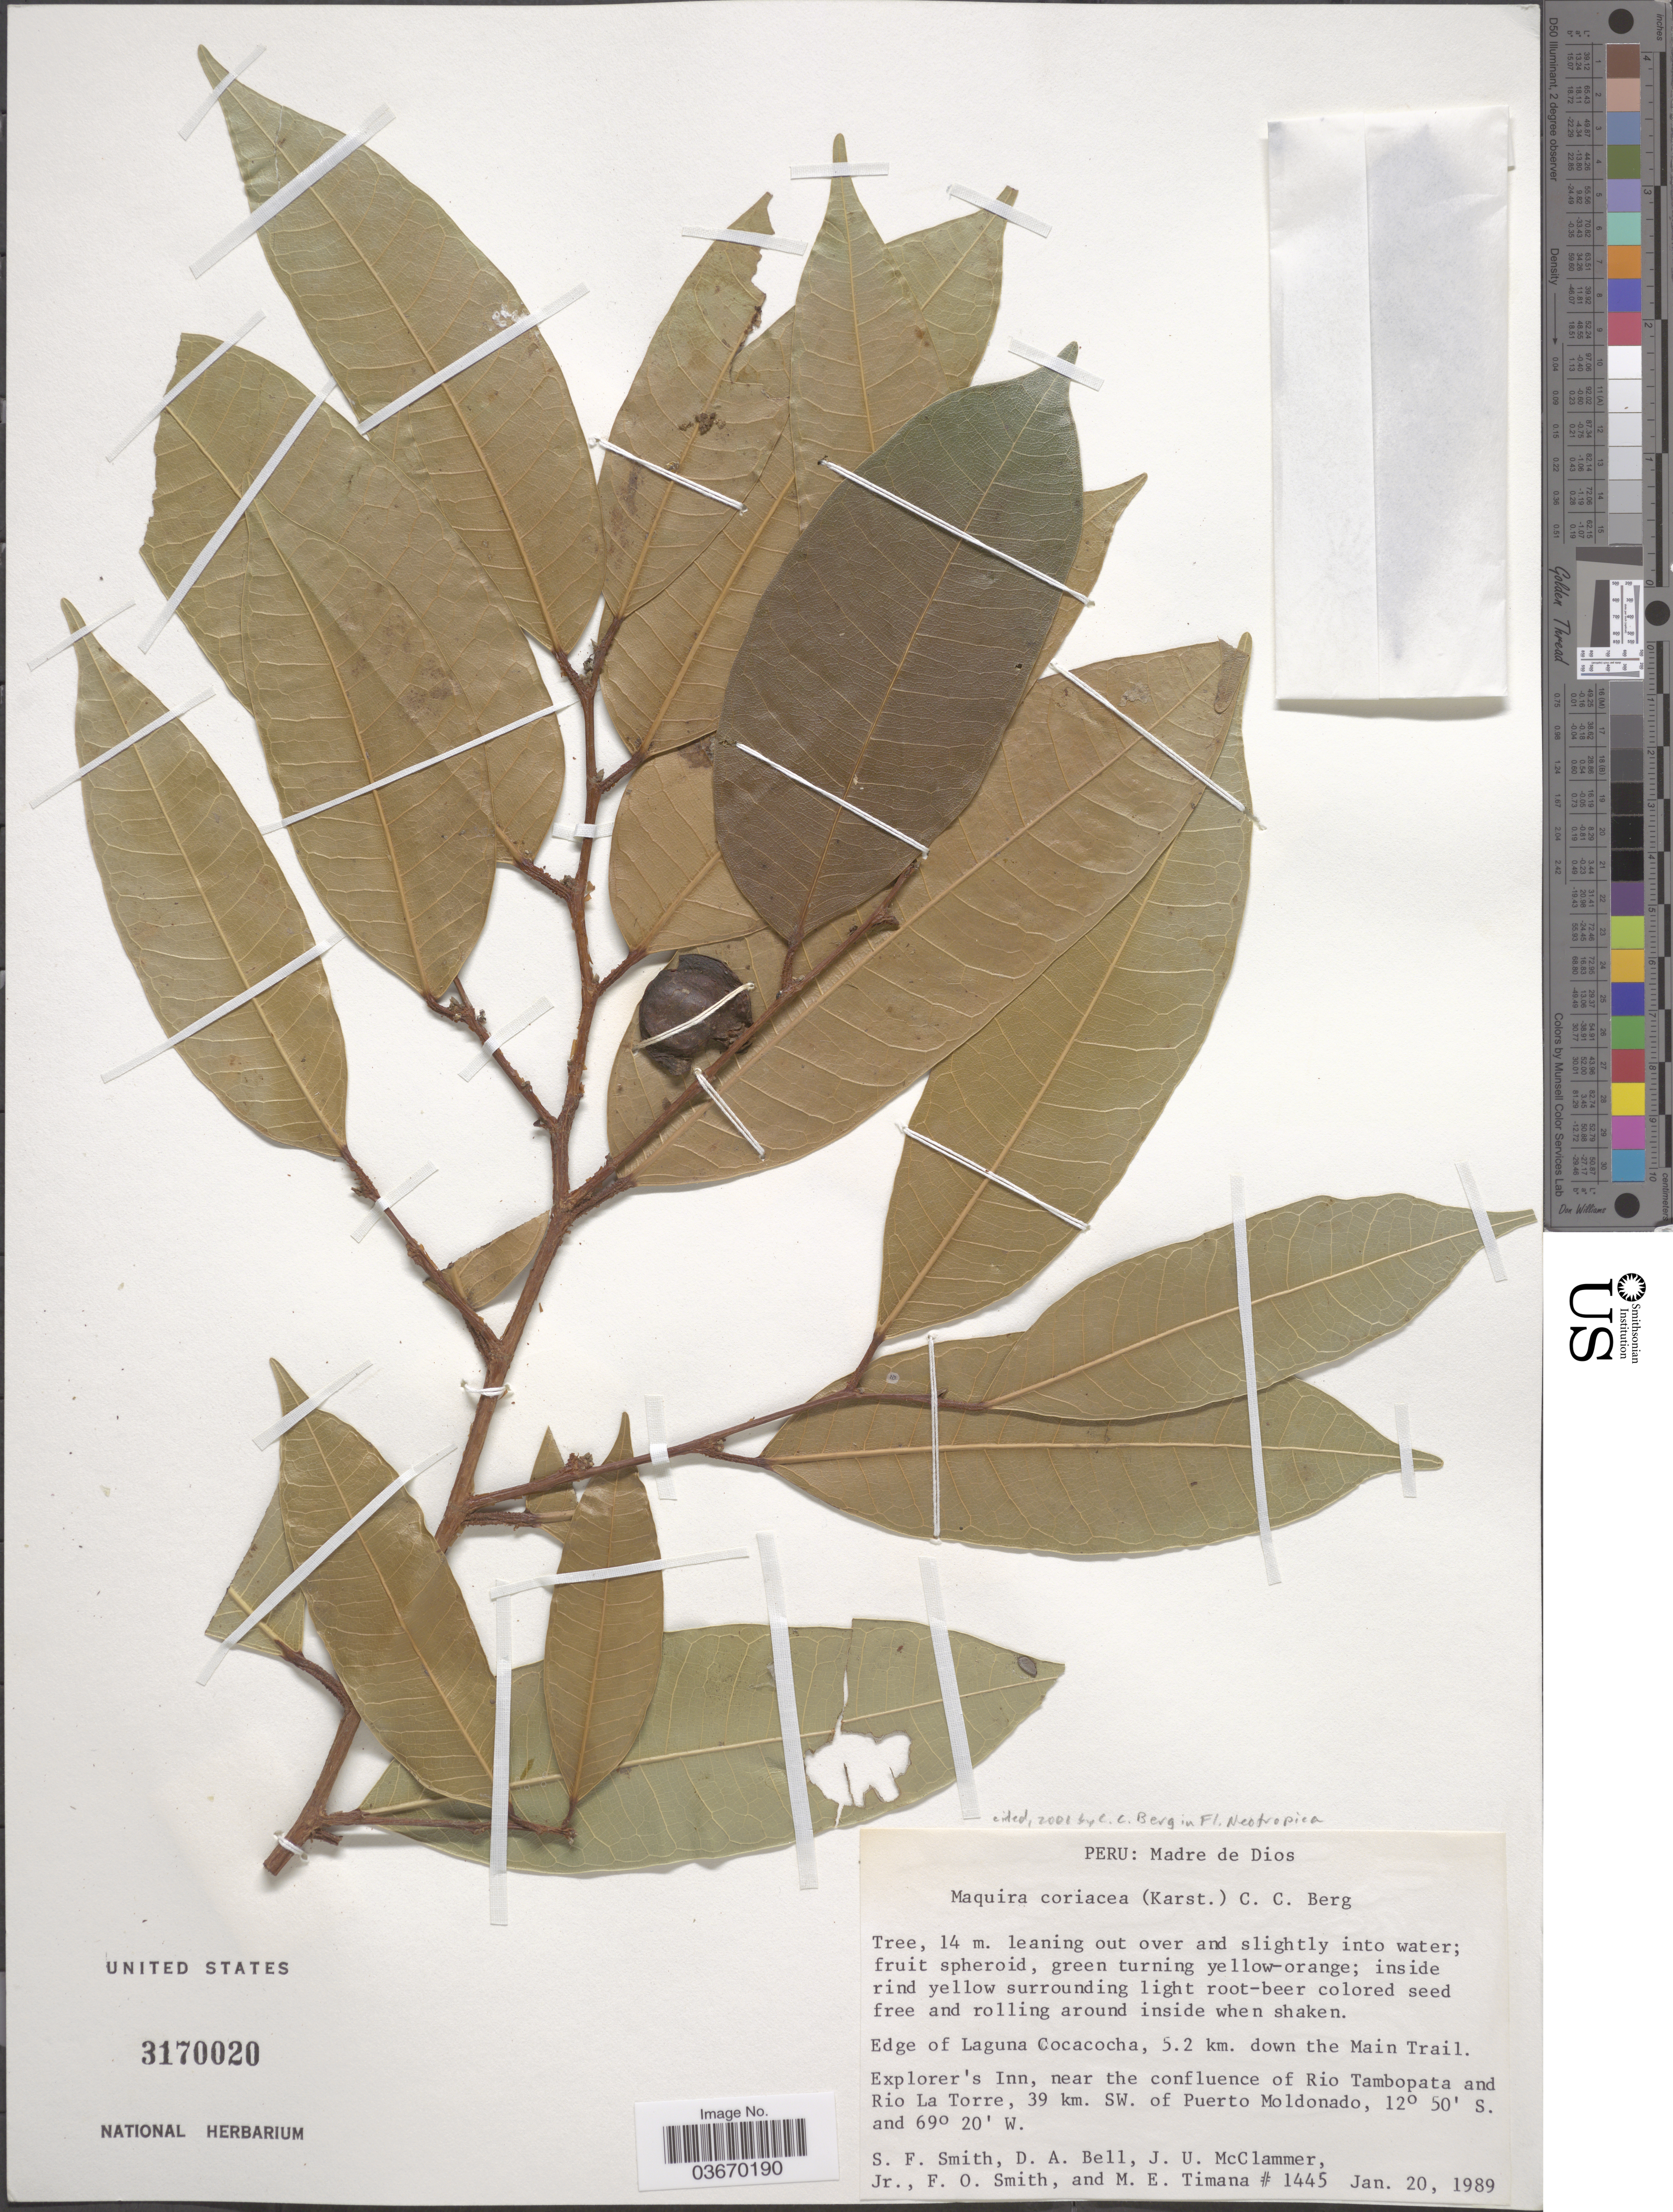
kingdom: Plantae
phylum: Tracheophyta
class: Magnoliopsida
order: Rosales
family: Moraceae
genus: Maquira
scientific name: Maquira coriacea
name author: (H. Karst.) C.C. Berg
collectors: S.F. Smith, D. A. Bell, J. McClammer Jr. & F. Smith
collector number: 1445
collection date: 1989-01-20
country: Peru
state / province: Madre de Dios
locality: Edge of Laguna Cocacocha, 5.2 km. down the Main Trail. Explorer's Inn, near the confluence of Rio Tambopata and Rio La Torre, 39 km. SW. of Puerto Moldonado.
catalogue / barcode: US 3170020